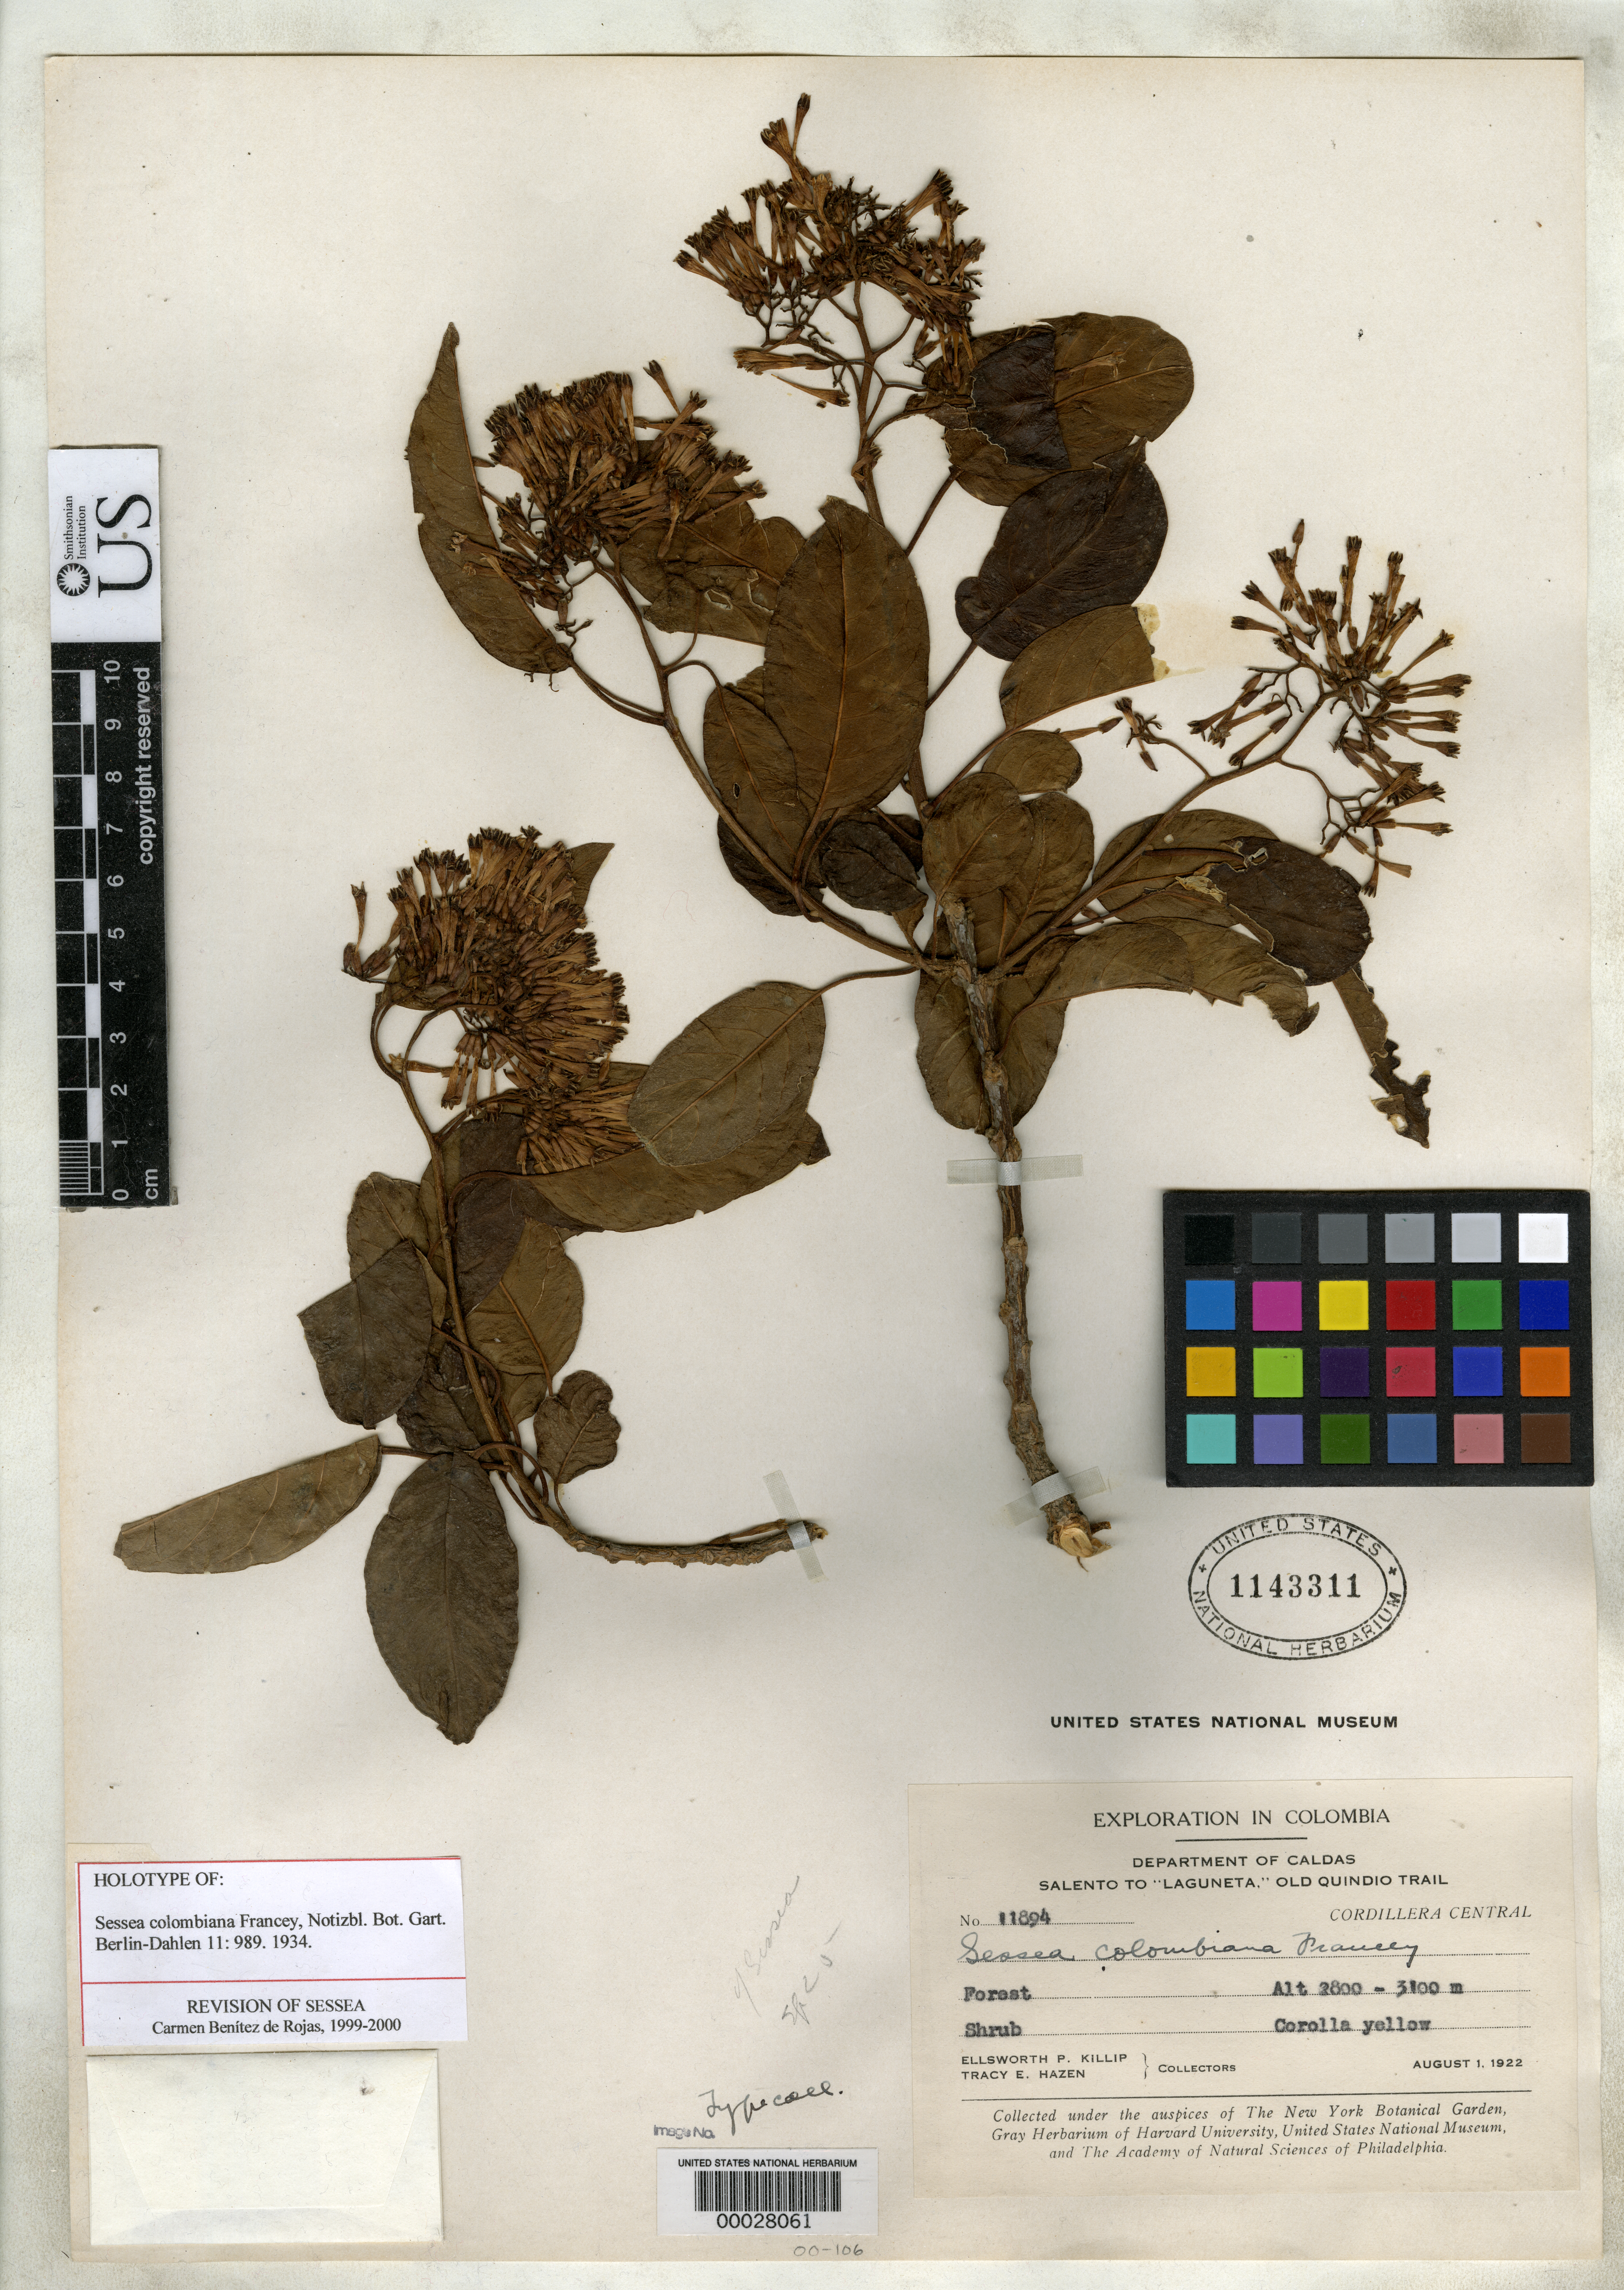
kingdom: Plantae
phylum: Tracheophyta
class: Magnoliopsida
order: Solanales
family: Solanaceae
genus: Sessea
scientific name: Sessea colombiana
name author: Francey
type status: Isotype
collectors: E. P. Killip & T. E. Hazen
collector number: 11894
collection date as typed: Aug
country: Colombia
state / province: Caldas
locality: Salento to "LagUneta", old Quindo Trail.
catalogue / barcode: US 1143311